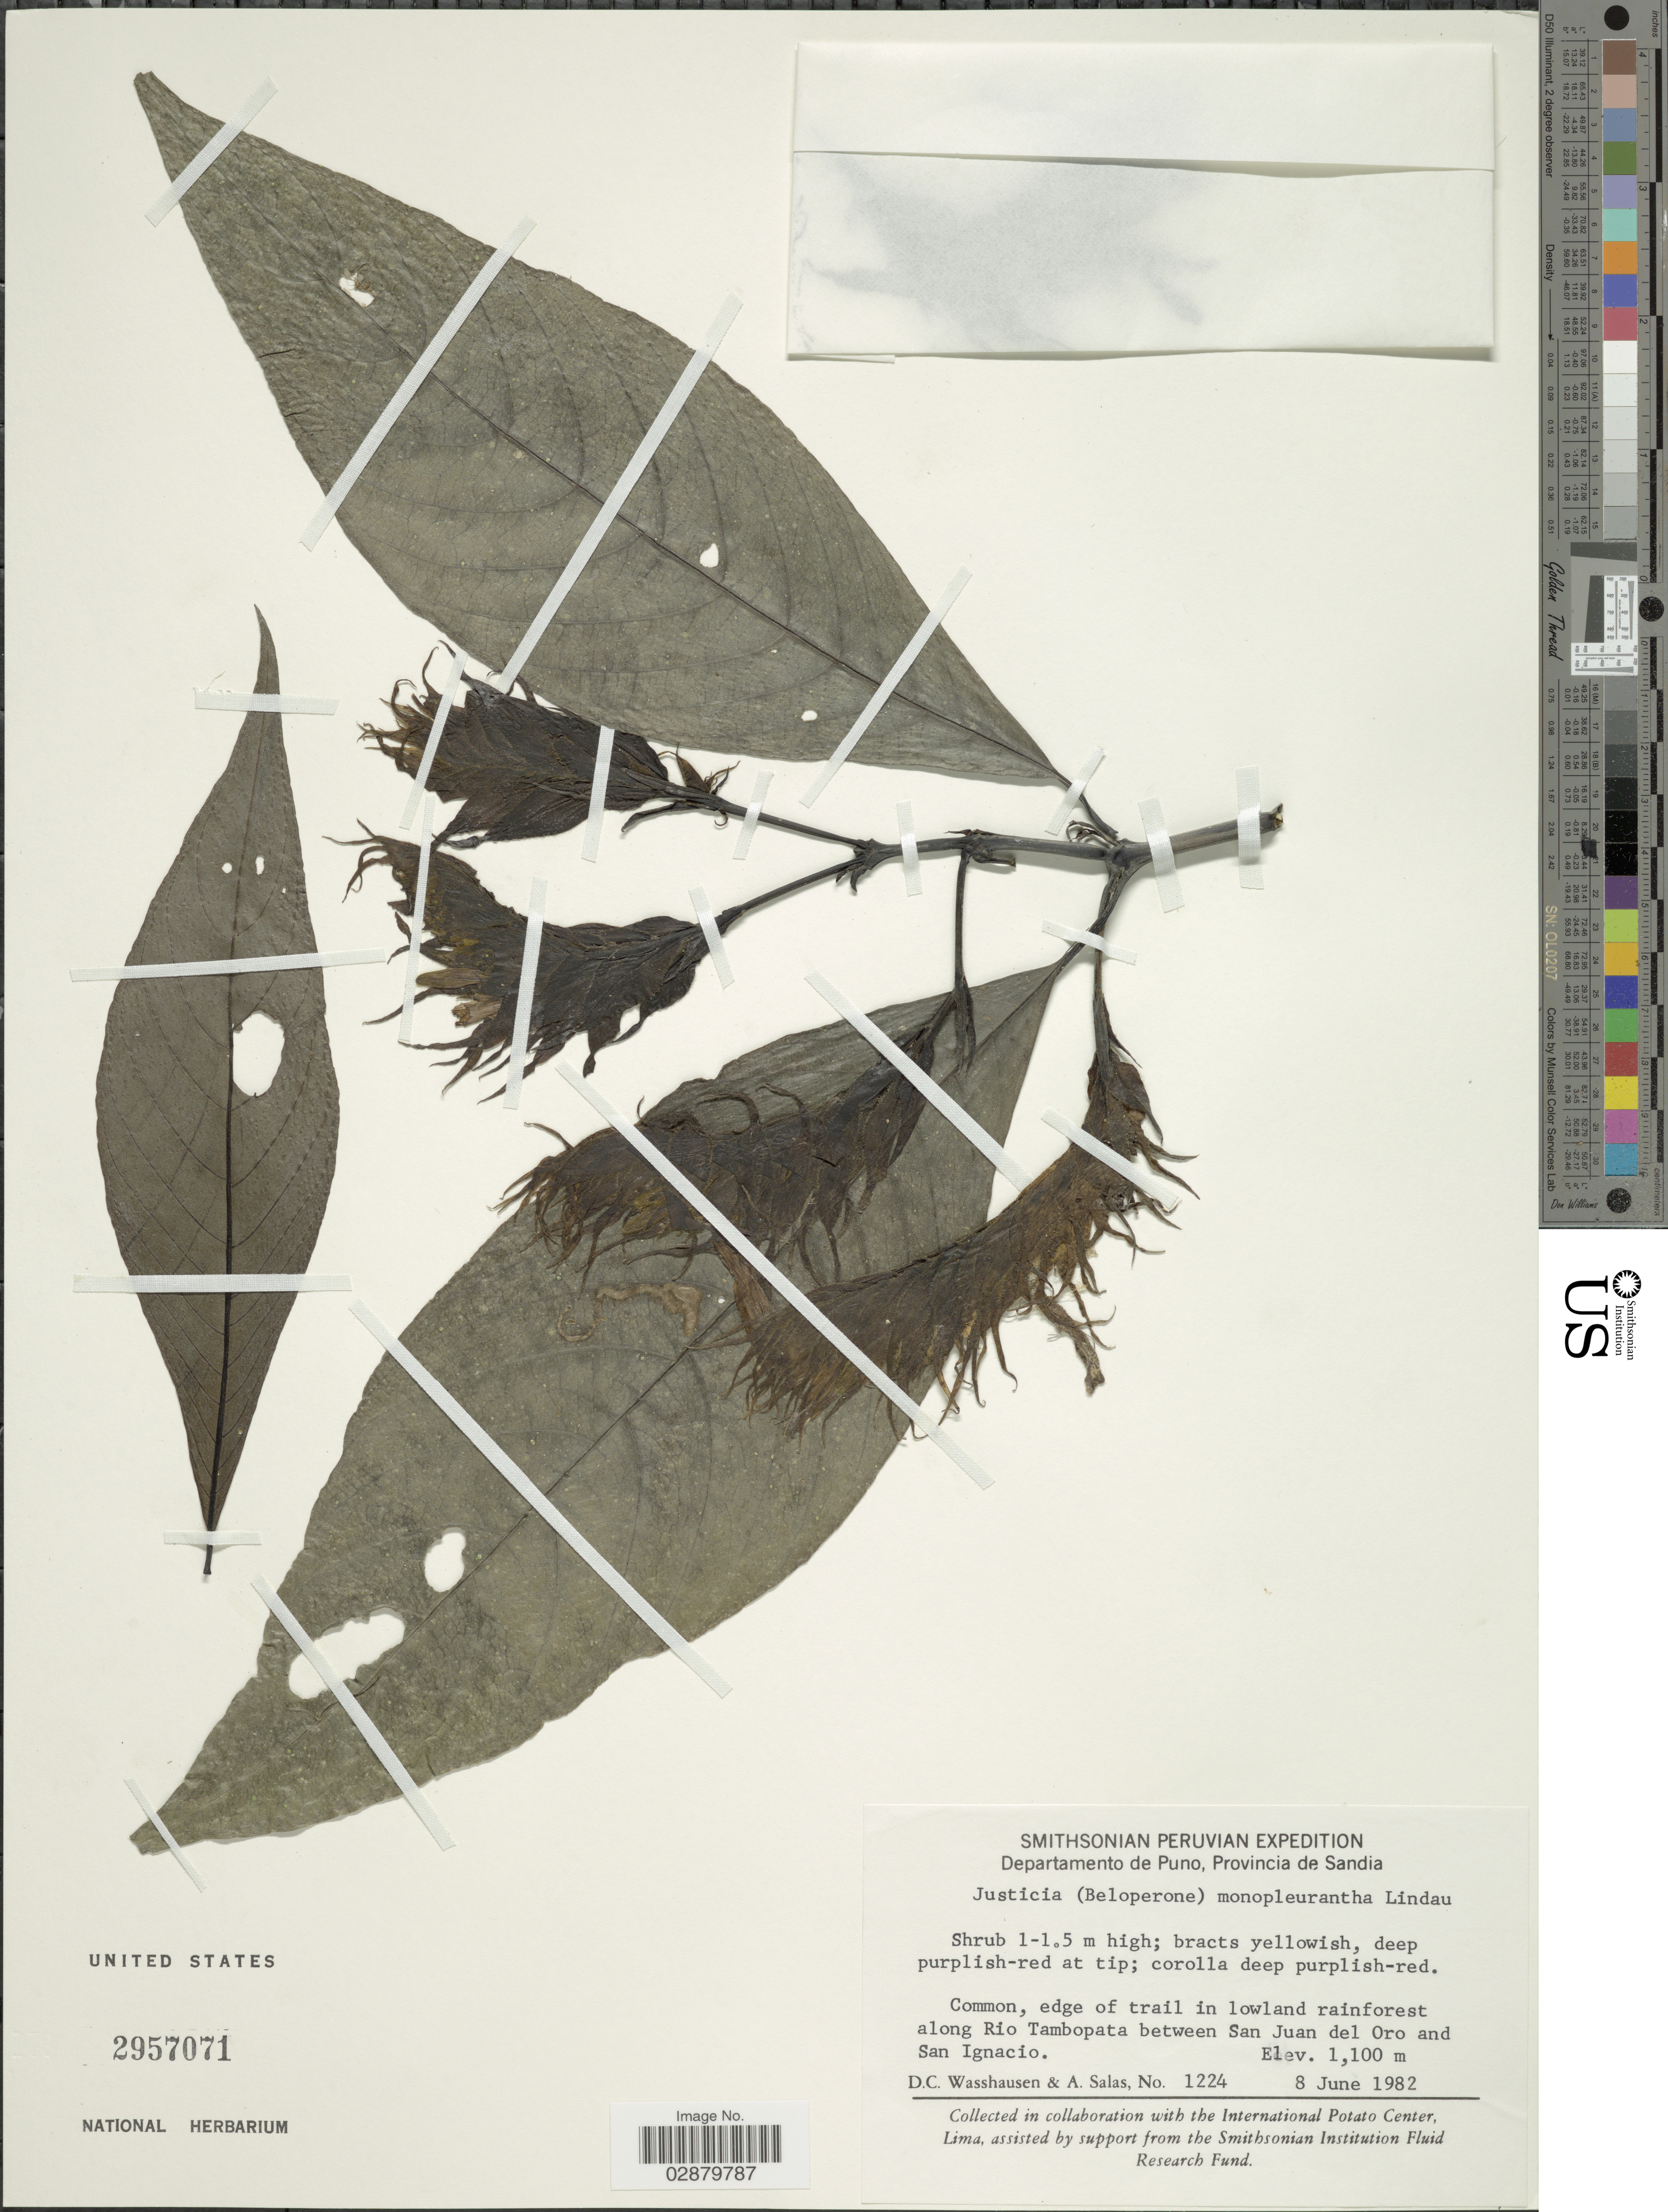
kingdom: Plantae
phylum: Tracheophyta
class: Magnoliopsida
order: Lamiales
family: Acanthaceae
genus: Justicia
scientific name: Justicia monopleurantha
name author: (Lindau) Wassh.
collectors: D. C. Wasshausen & A. Salas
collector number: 1224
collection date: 1982-06-08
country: Peru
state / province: Puno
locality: Departamento de Puno, Provincia de Sandia, edge of trail in lowland rainforest along Rio Tambopata between San Juan and San Ignacio.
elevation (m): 1100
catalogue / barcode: US 2957071